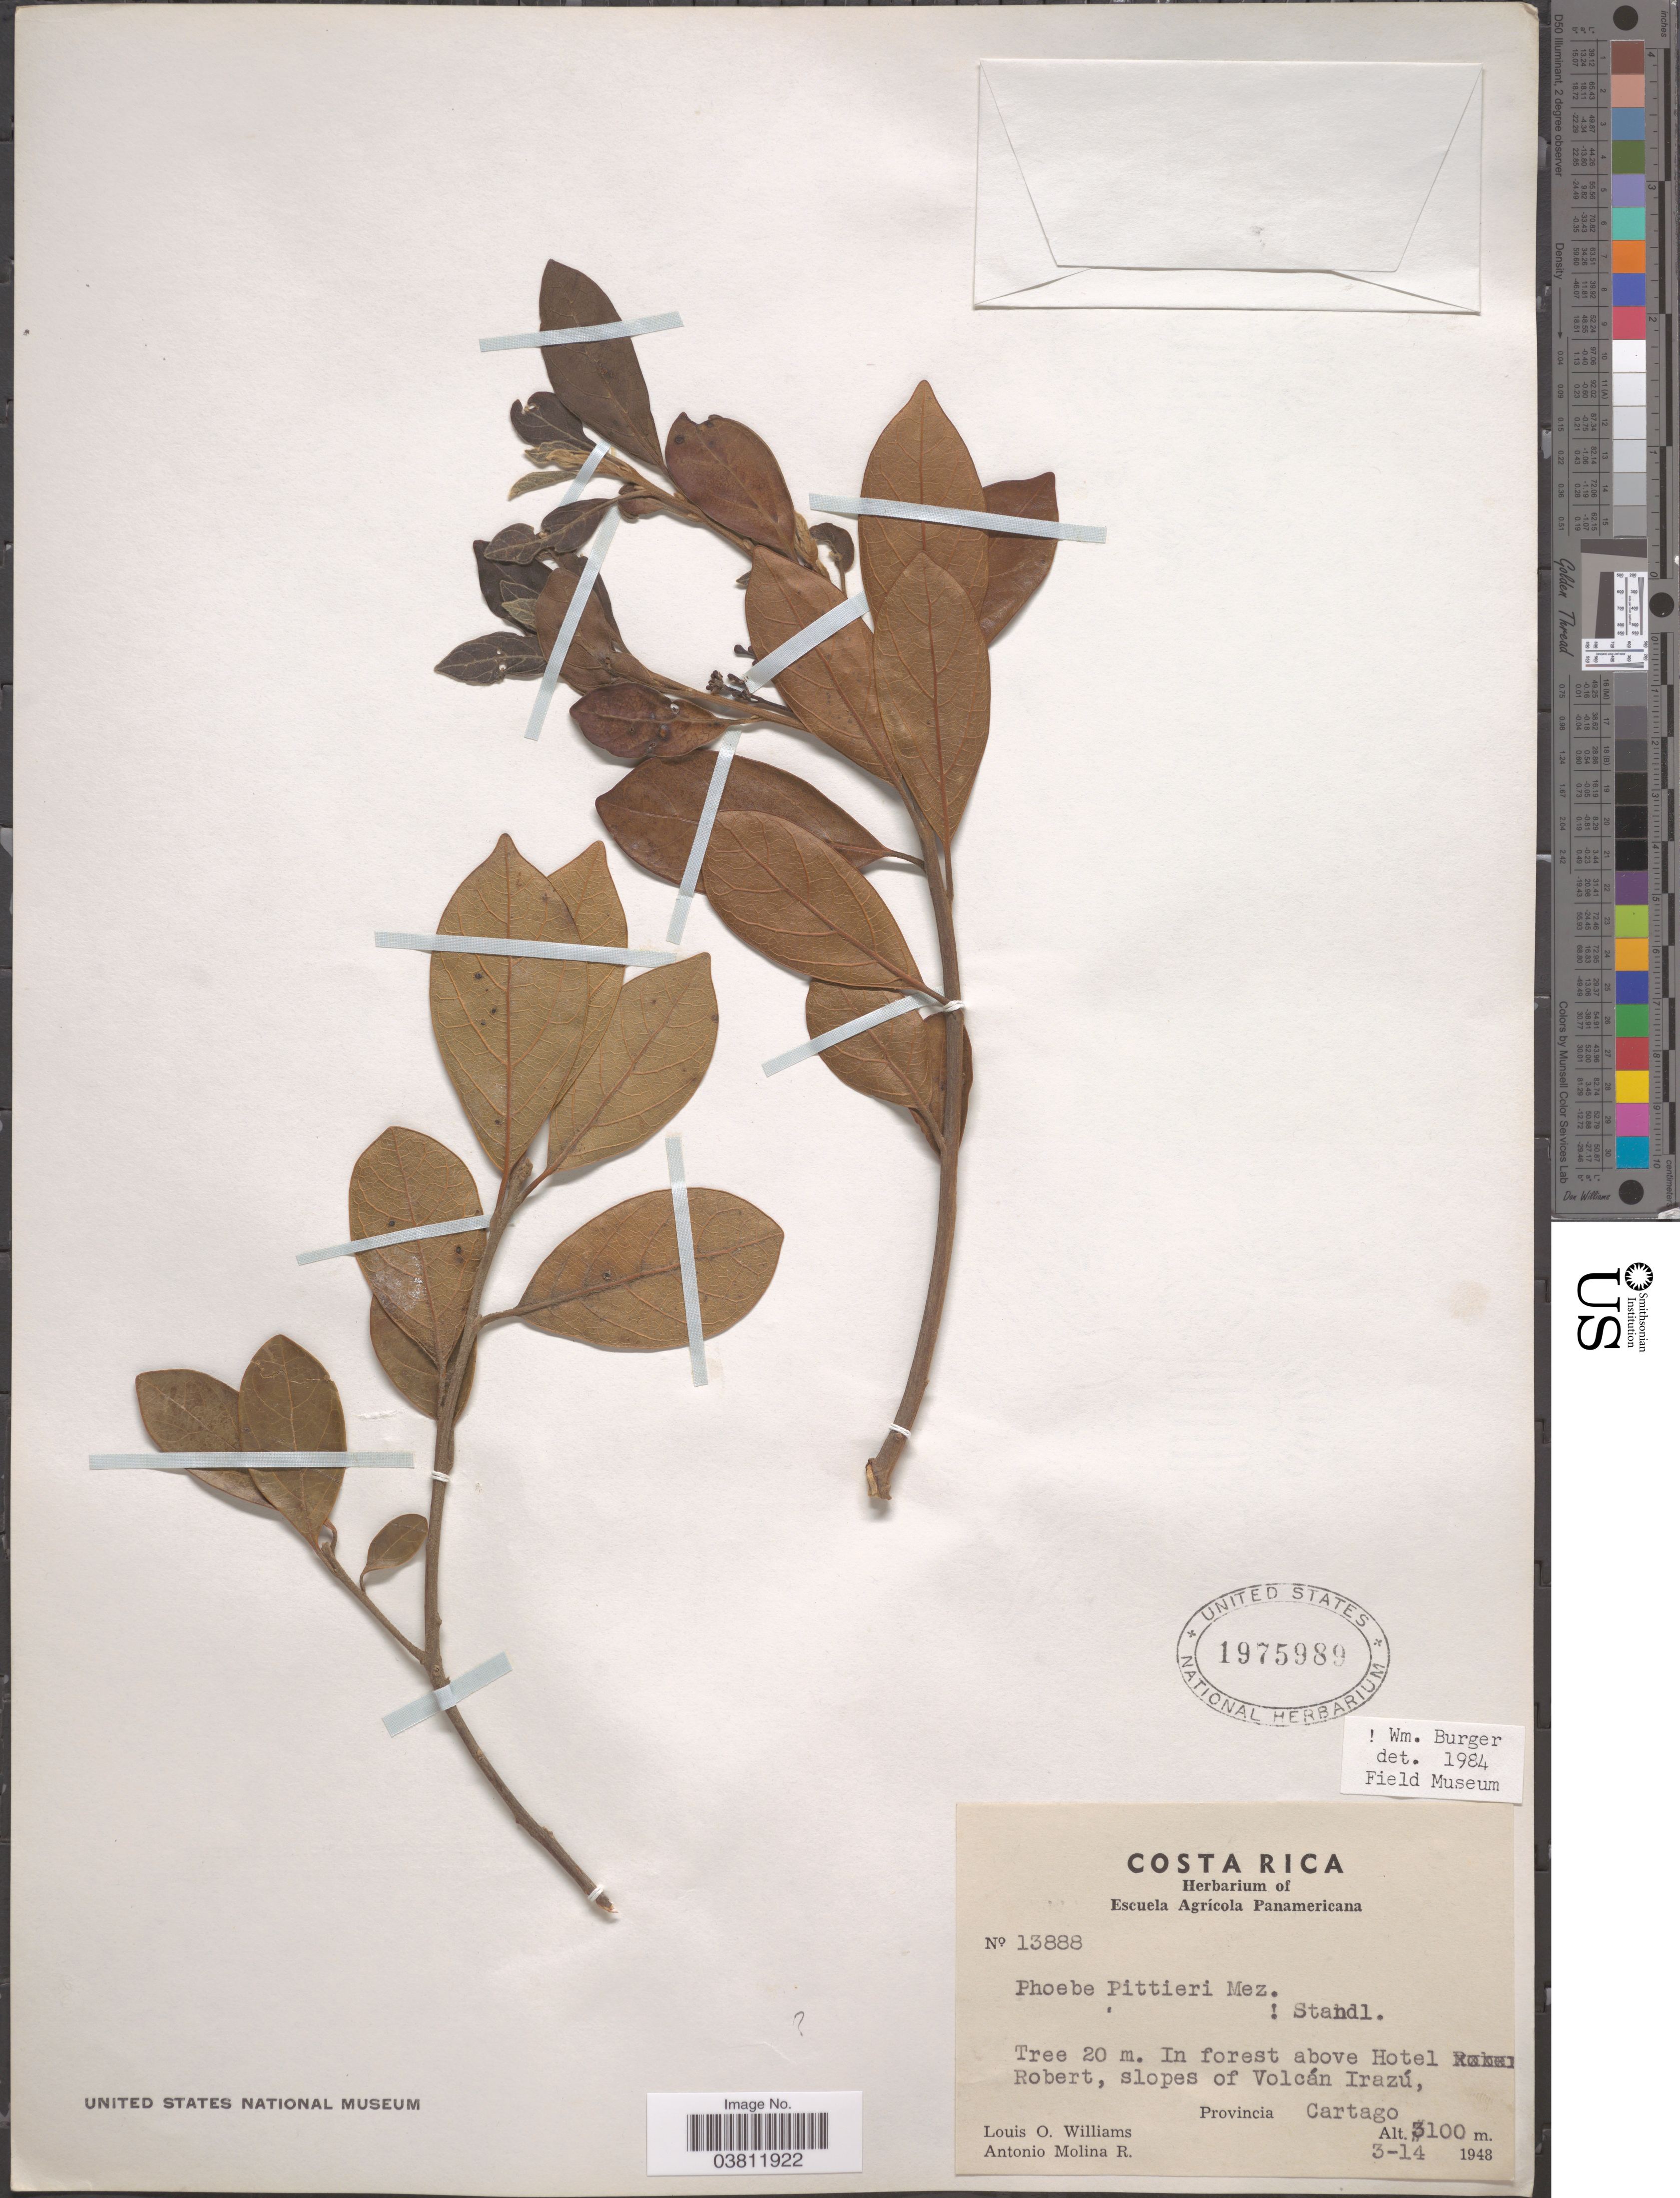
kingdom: Plantae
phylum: Tracheophyta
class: Magnoliopsida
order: Laurales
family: Lauraceae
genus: Phoebe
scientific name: Phoebe pittieri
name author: Mez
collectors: L. O. Williams & A. Molina R.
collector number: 13888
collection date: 1948-03-14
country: Costa Rica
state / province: Cartago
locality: In forest above Hotel Robert, slopes of Volcán Irazú.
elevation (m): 3100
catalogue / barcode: US 1975989